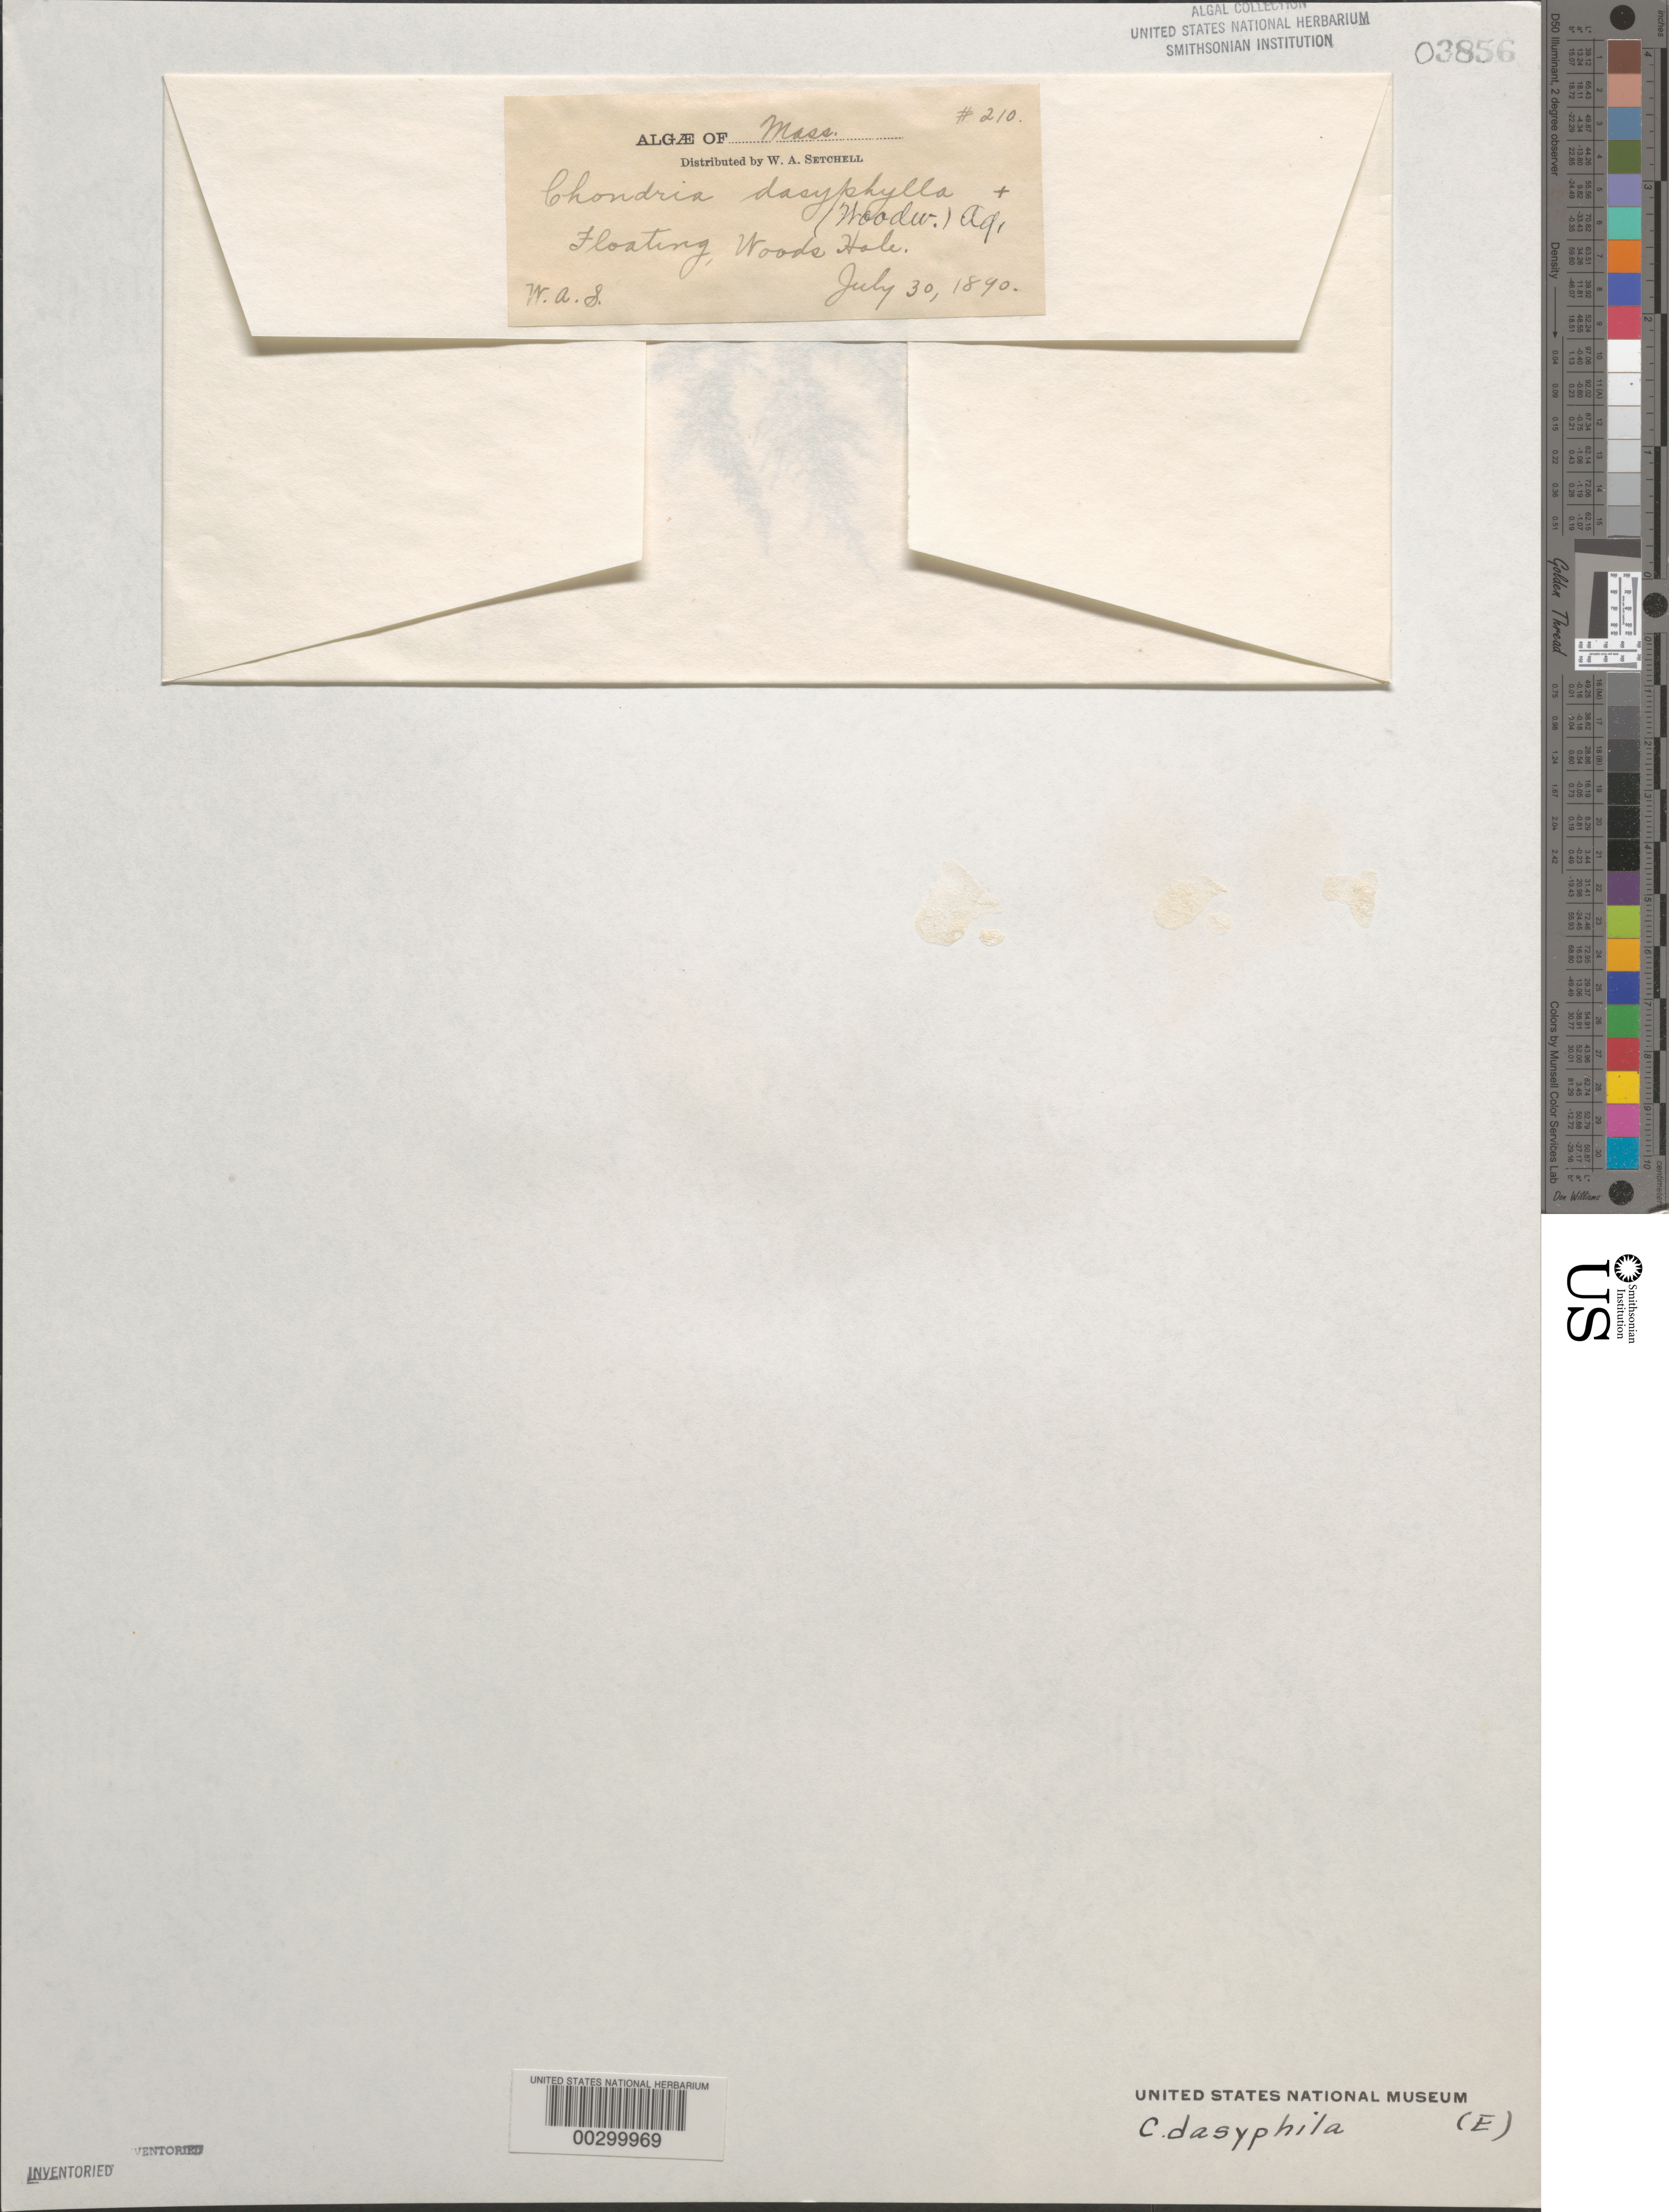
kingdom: Plantae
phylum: Rhodophyta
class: Florideophyceae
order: Ceramiales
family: Rhodomelaceae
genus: Chondria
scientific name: Chondria dasyphylla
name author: (Woodw.) C. Agardh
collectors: W. Setchell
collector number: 210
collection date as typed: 30 Jul 1890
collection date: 1890-07-30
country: United States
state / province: Massachusetts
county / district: Barnstable County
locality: Woods Hole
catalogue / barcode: US 3856